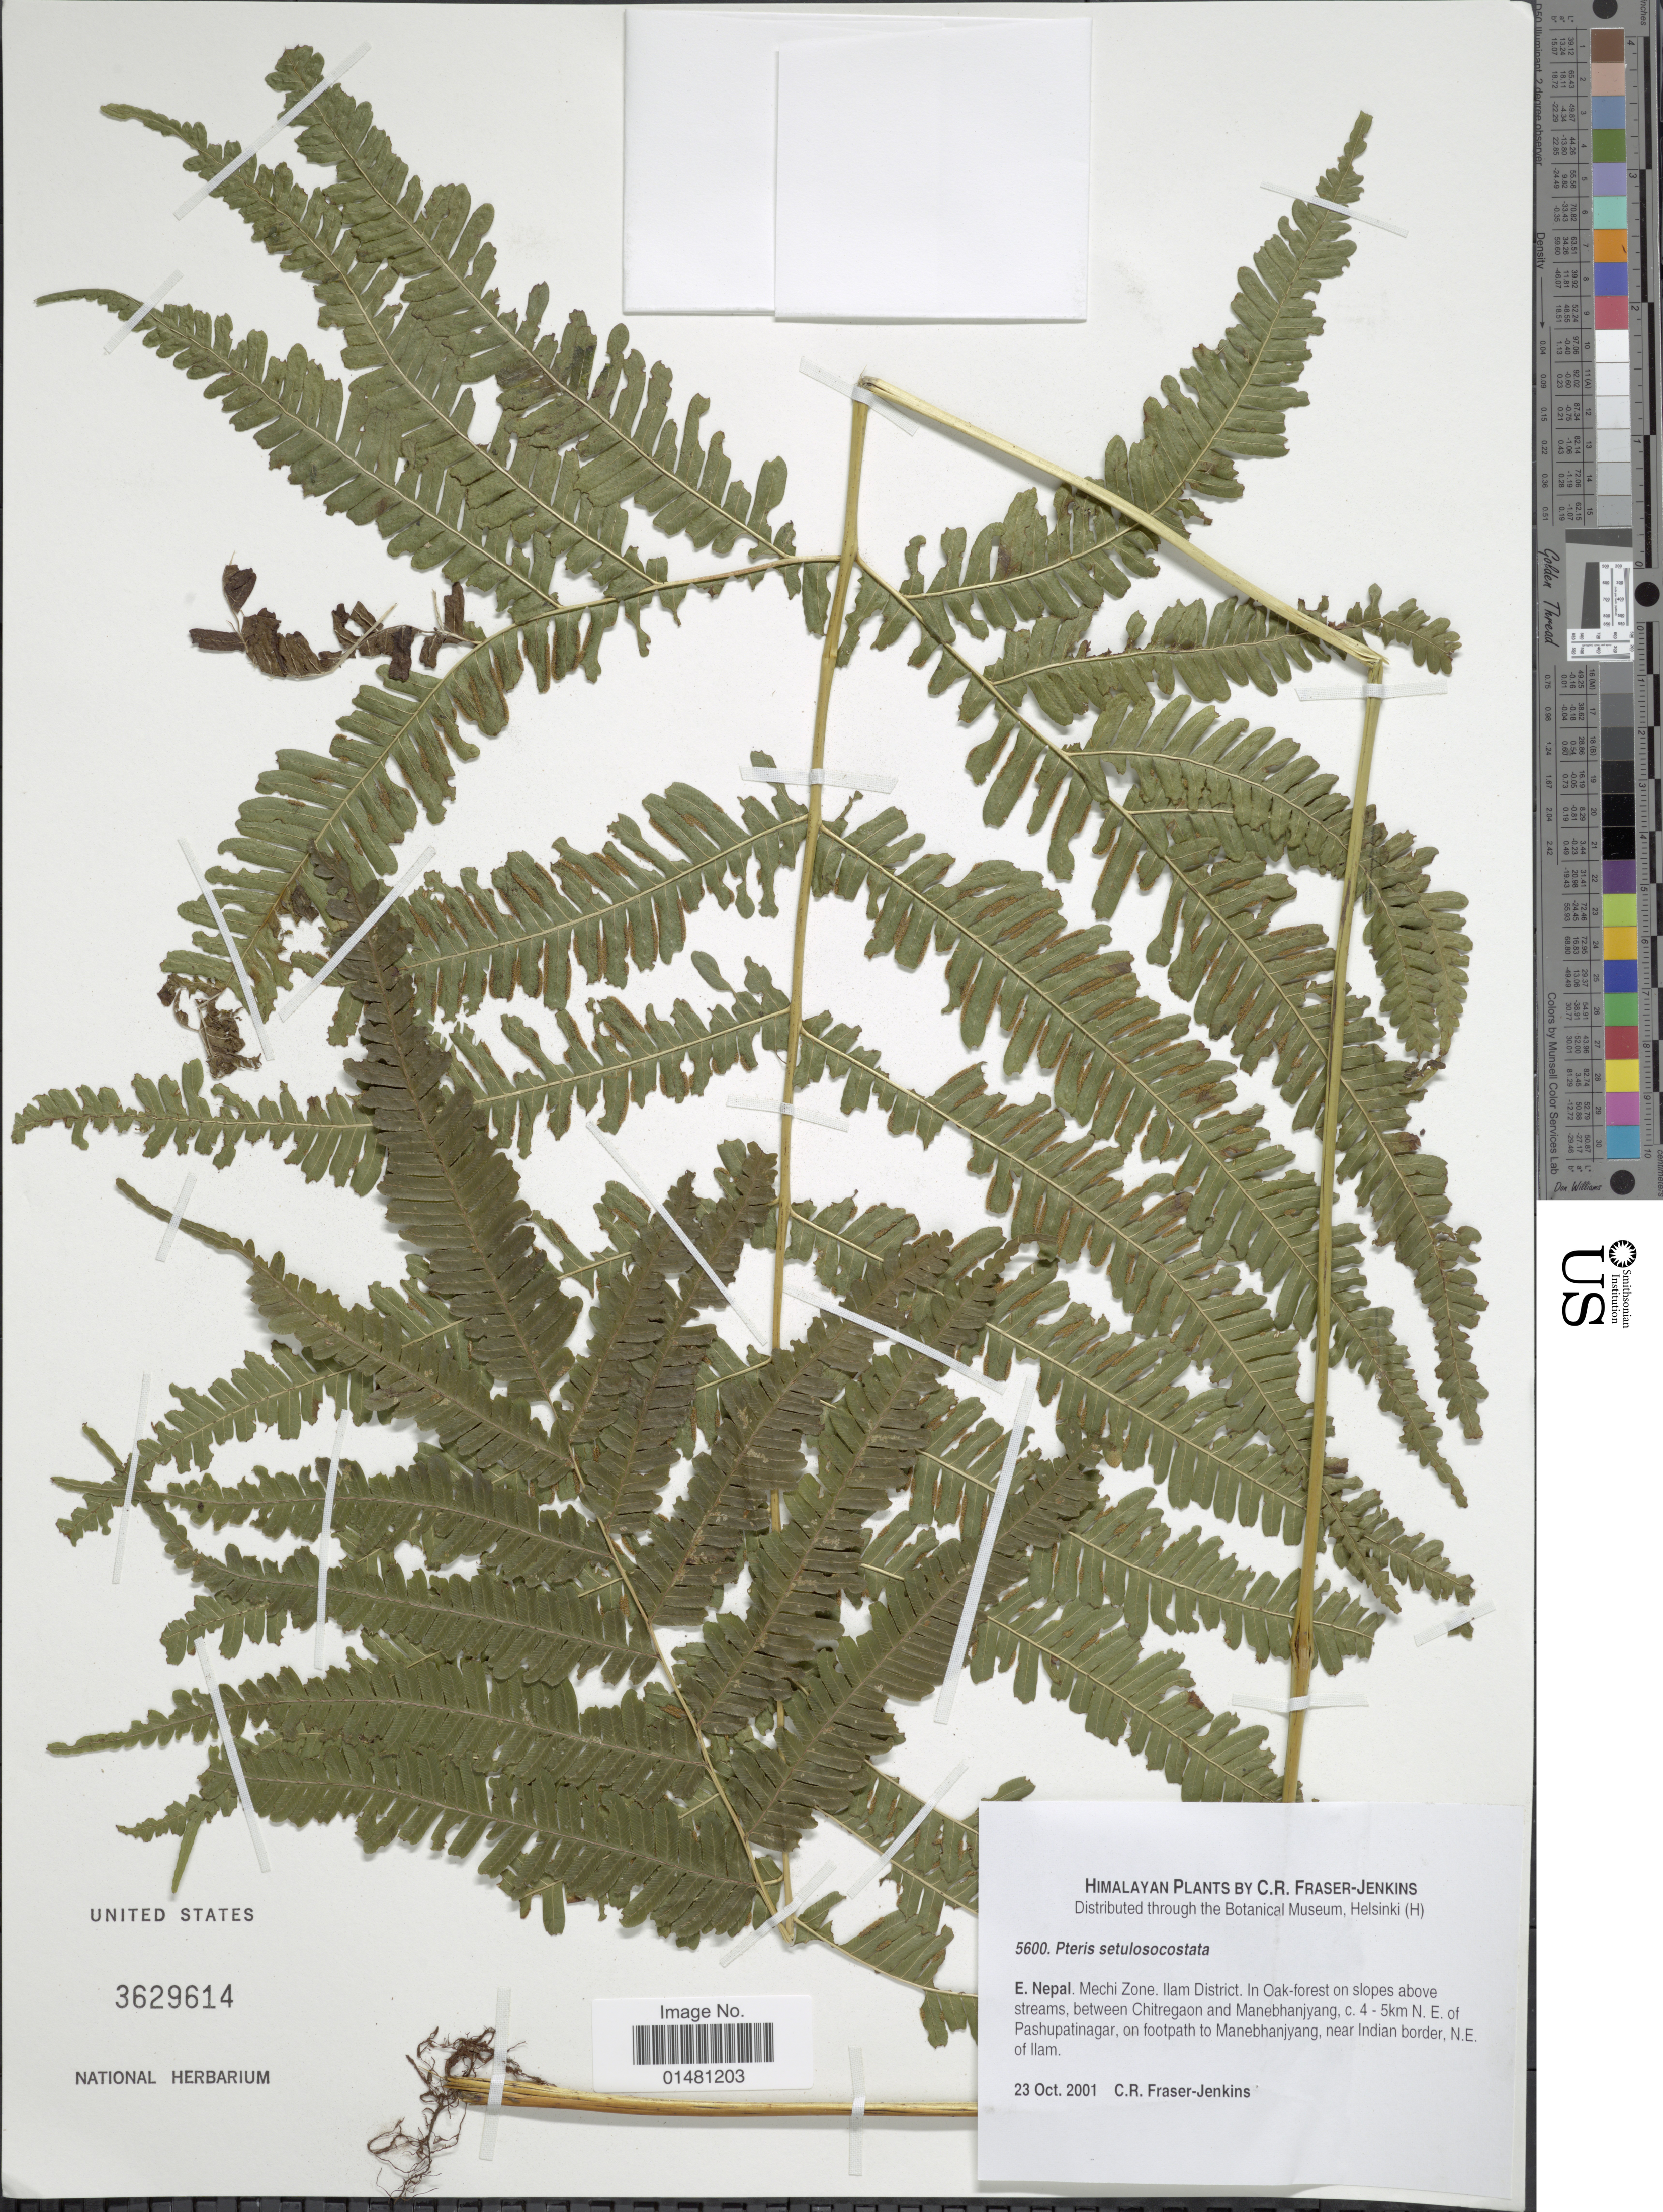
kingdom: Plantae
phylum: Tracheophyta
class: Polypodiopsida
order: Polypodiales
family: Pteridaceae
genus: Pteris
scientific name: Pteris setulosocostulata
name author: Hayata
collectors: C. R. Fraser-Jenkins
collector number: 5600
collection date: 2001-10-23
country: Nepal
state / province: Mechi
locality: Himalayan, E. Nepal. Mechi Zone. Ilam District. In Oak-forest on slopes above streams, between Chitreagaon and Manebhanjyang, c. 4-5km N.E. of Pashupatinagar, om footpath to Manebhanjyang, near Indian border, N.E. of Ilam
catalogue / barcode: US 3629614